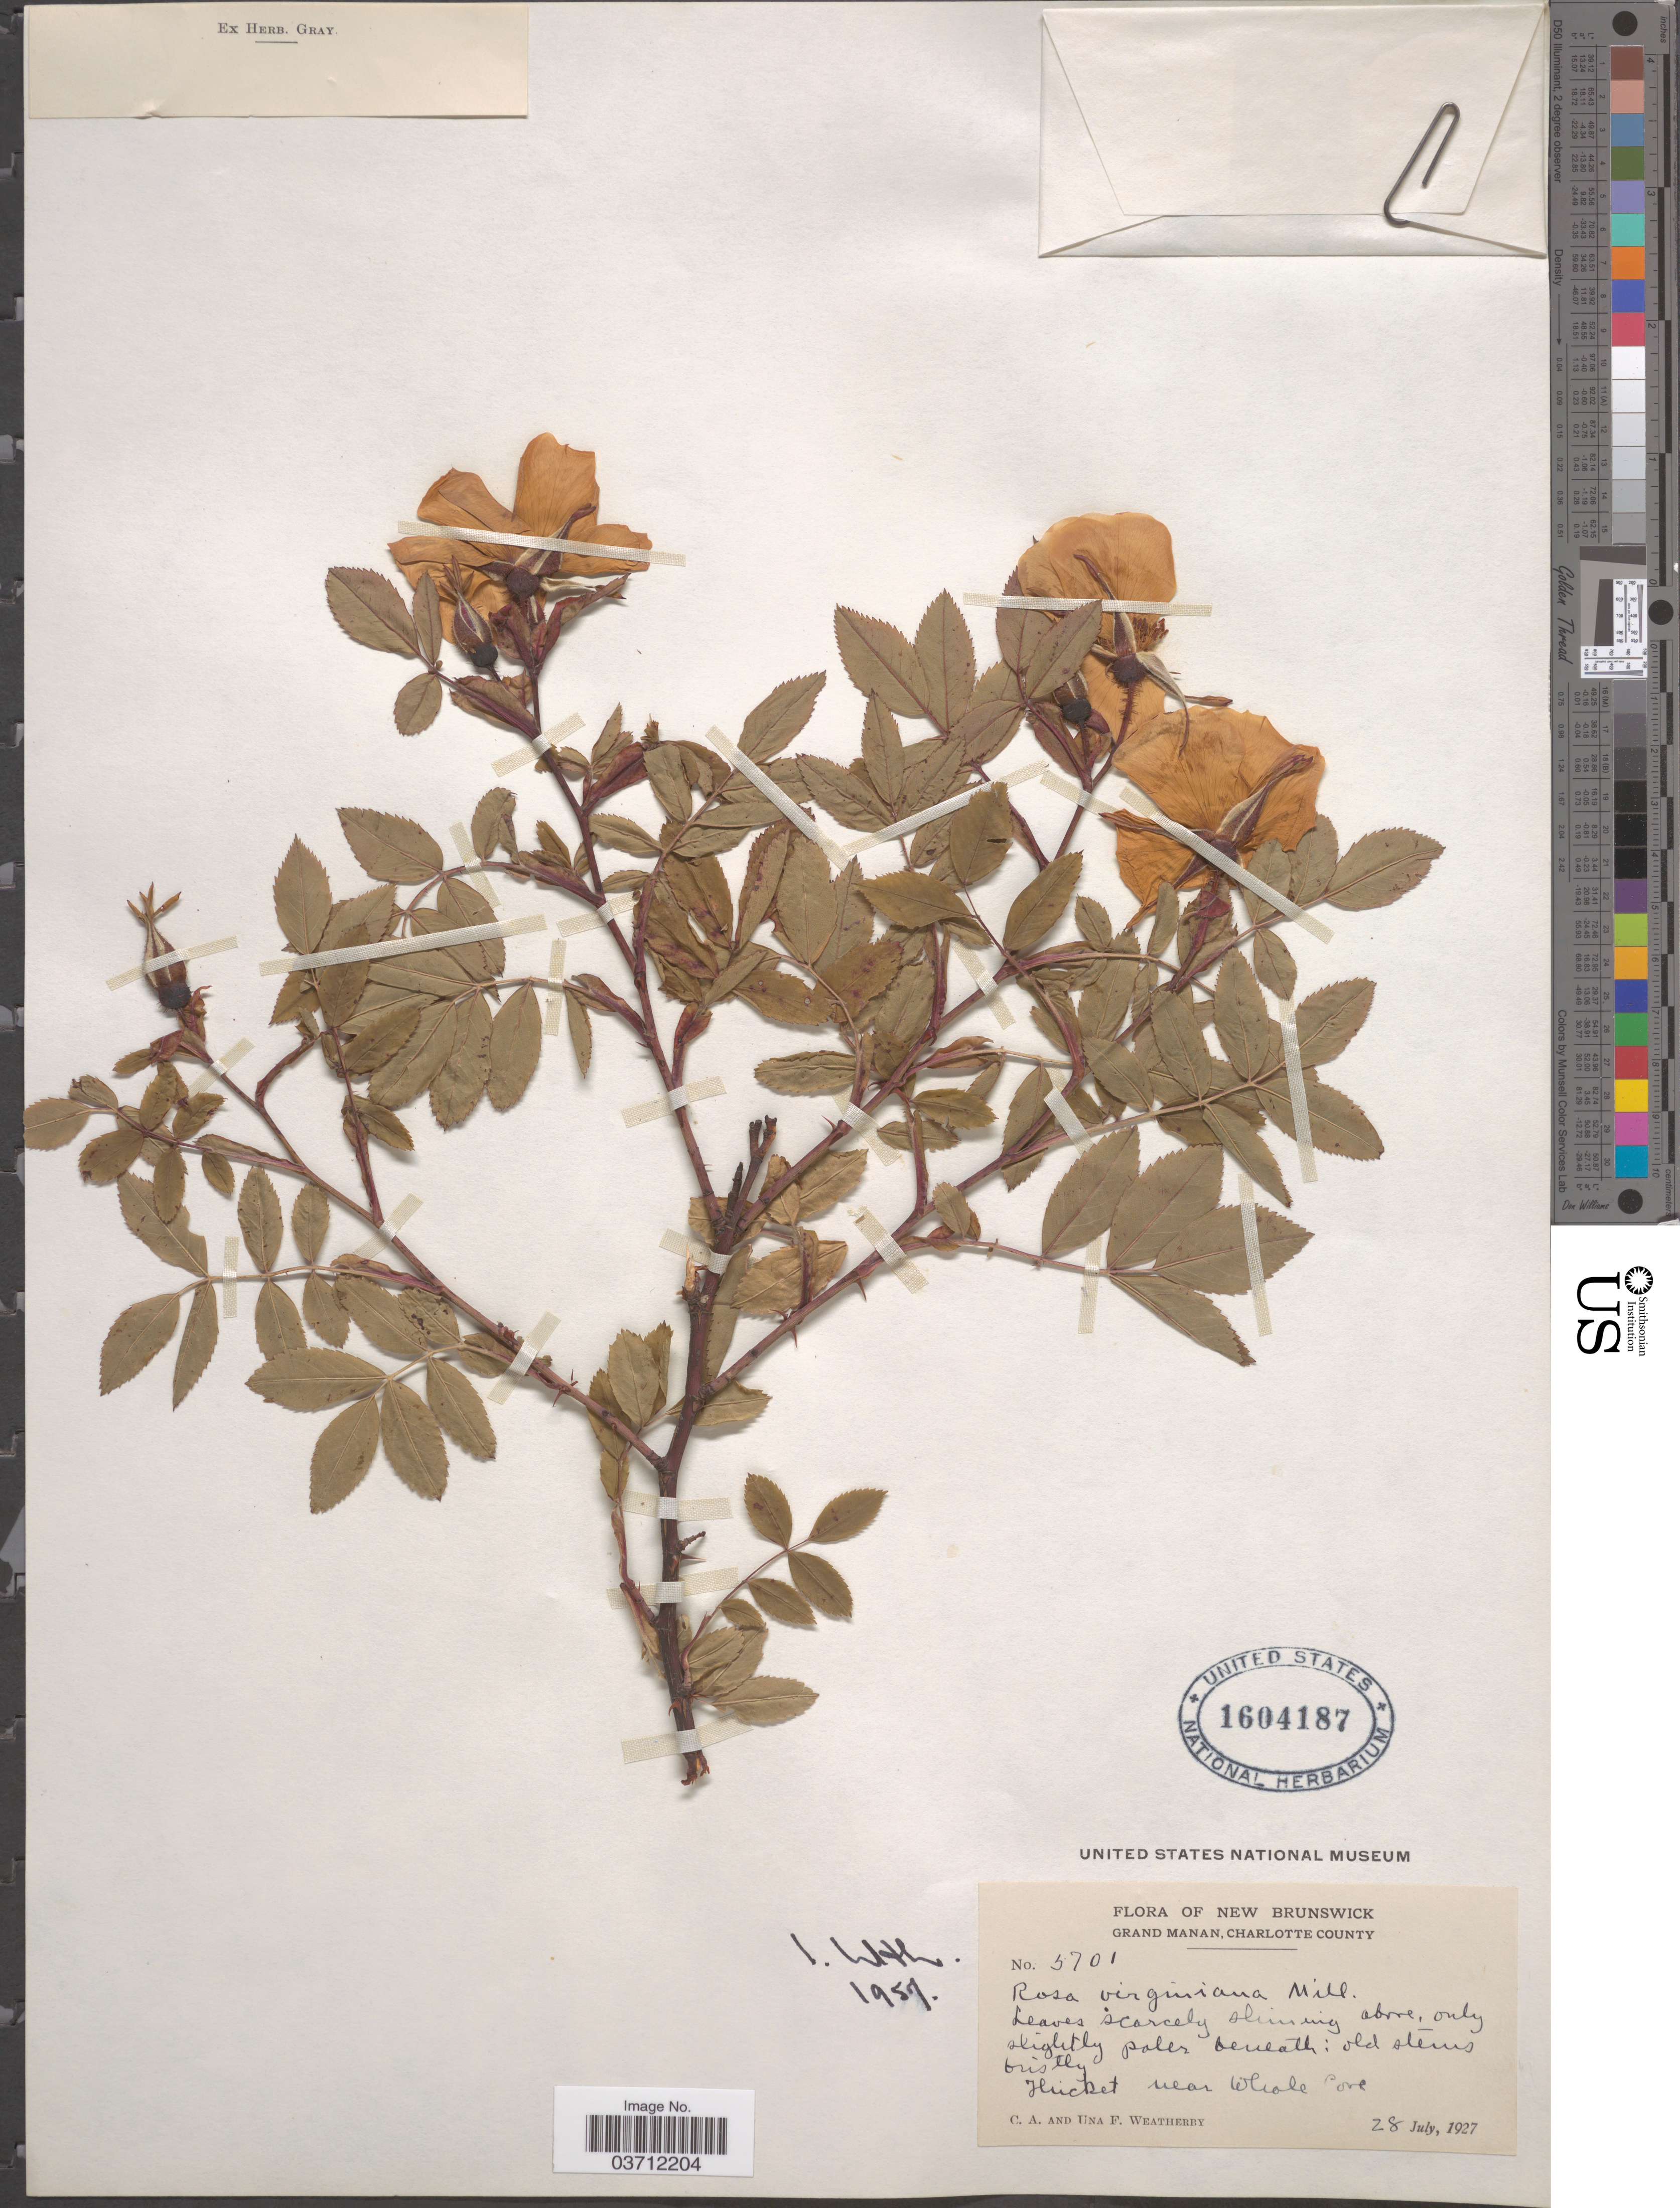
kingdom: Plantae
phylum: Tracheophyta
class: Magnoliopsida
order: Rosales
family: Rosaceae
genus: Rosa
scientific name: Rosa virginiana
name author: Mill.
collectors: C. A. Weatherby & U. Weatherby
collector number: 5701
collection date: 1927-07-28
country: Canada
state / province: New Brunswick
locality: Grand Manan, Charlotte County. Thicket near Whale Cove.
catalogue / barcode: US 1604187